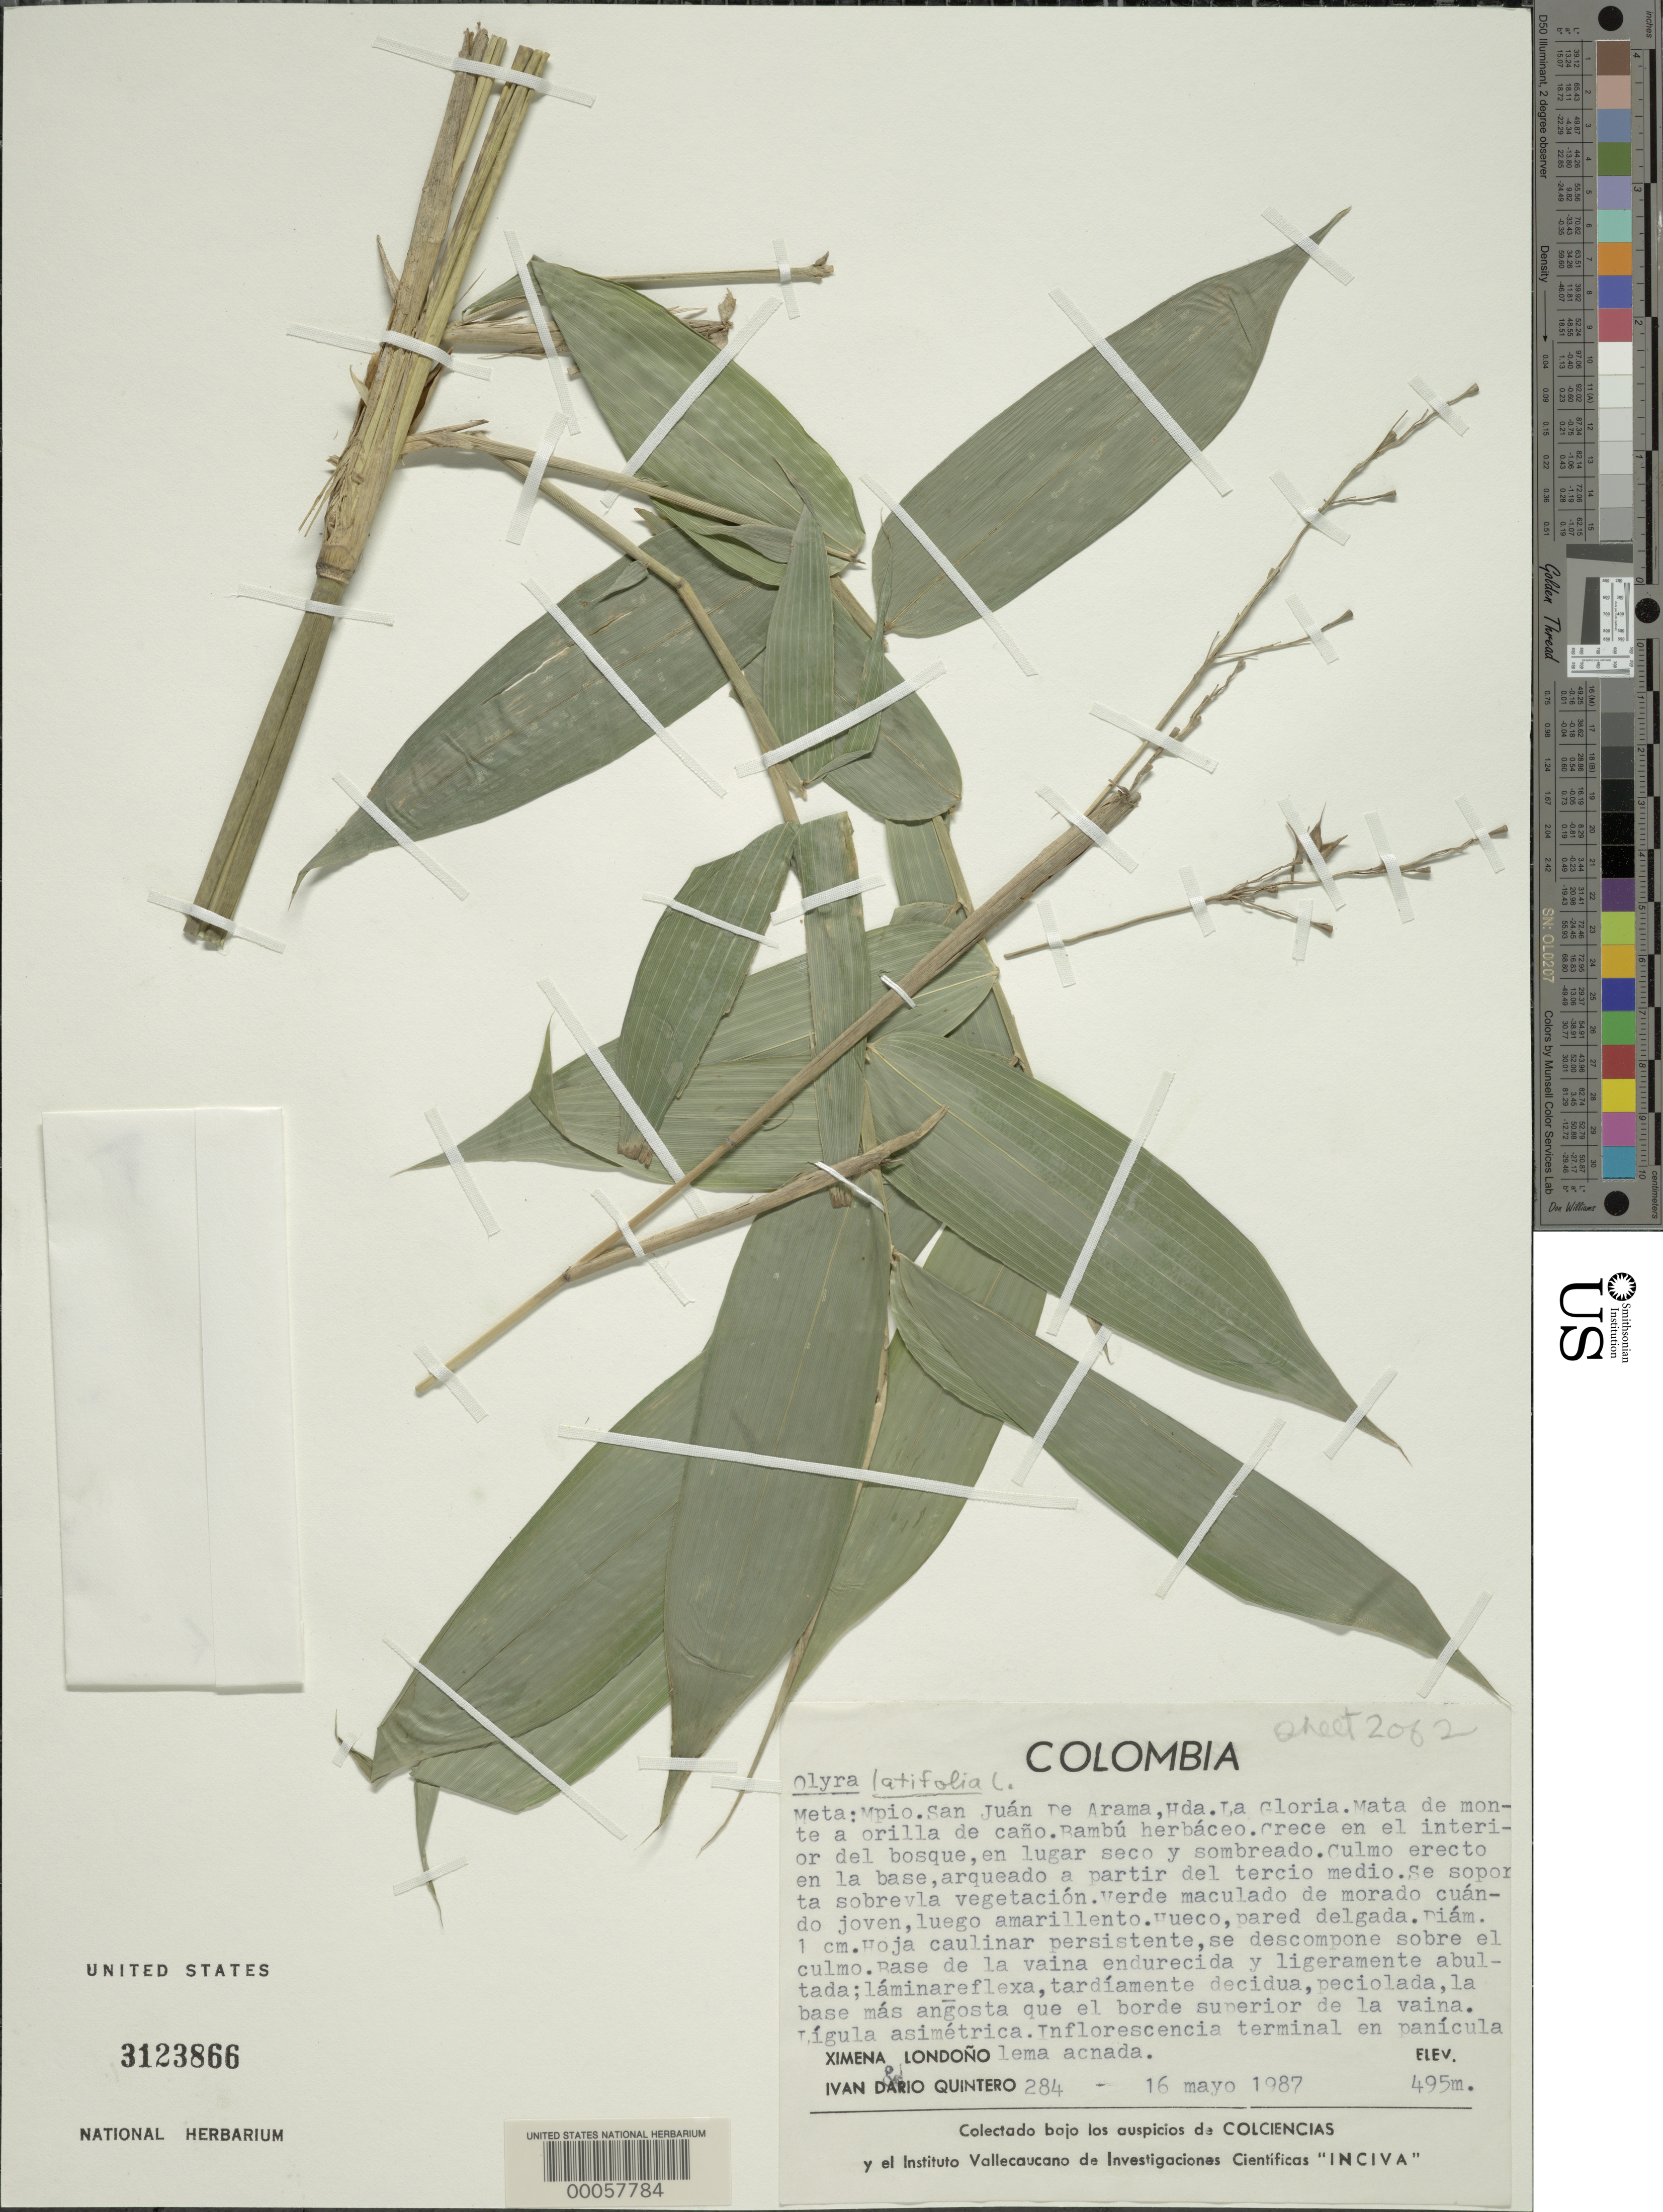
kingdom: Plantae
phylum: Tracheophyta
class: Liliopsida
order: Poales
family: Poaceae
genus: Olyra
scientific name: Olyra latifolia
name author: L.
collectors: X. Londoño & I. Quintero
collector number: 284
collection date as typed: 16 May 1987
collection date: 1987-05-16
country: Colombia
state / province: Meta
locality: Mun. San Juan de Arama, hda. la Gloria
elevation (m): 495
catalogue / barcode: US 3123866